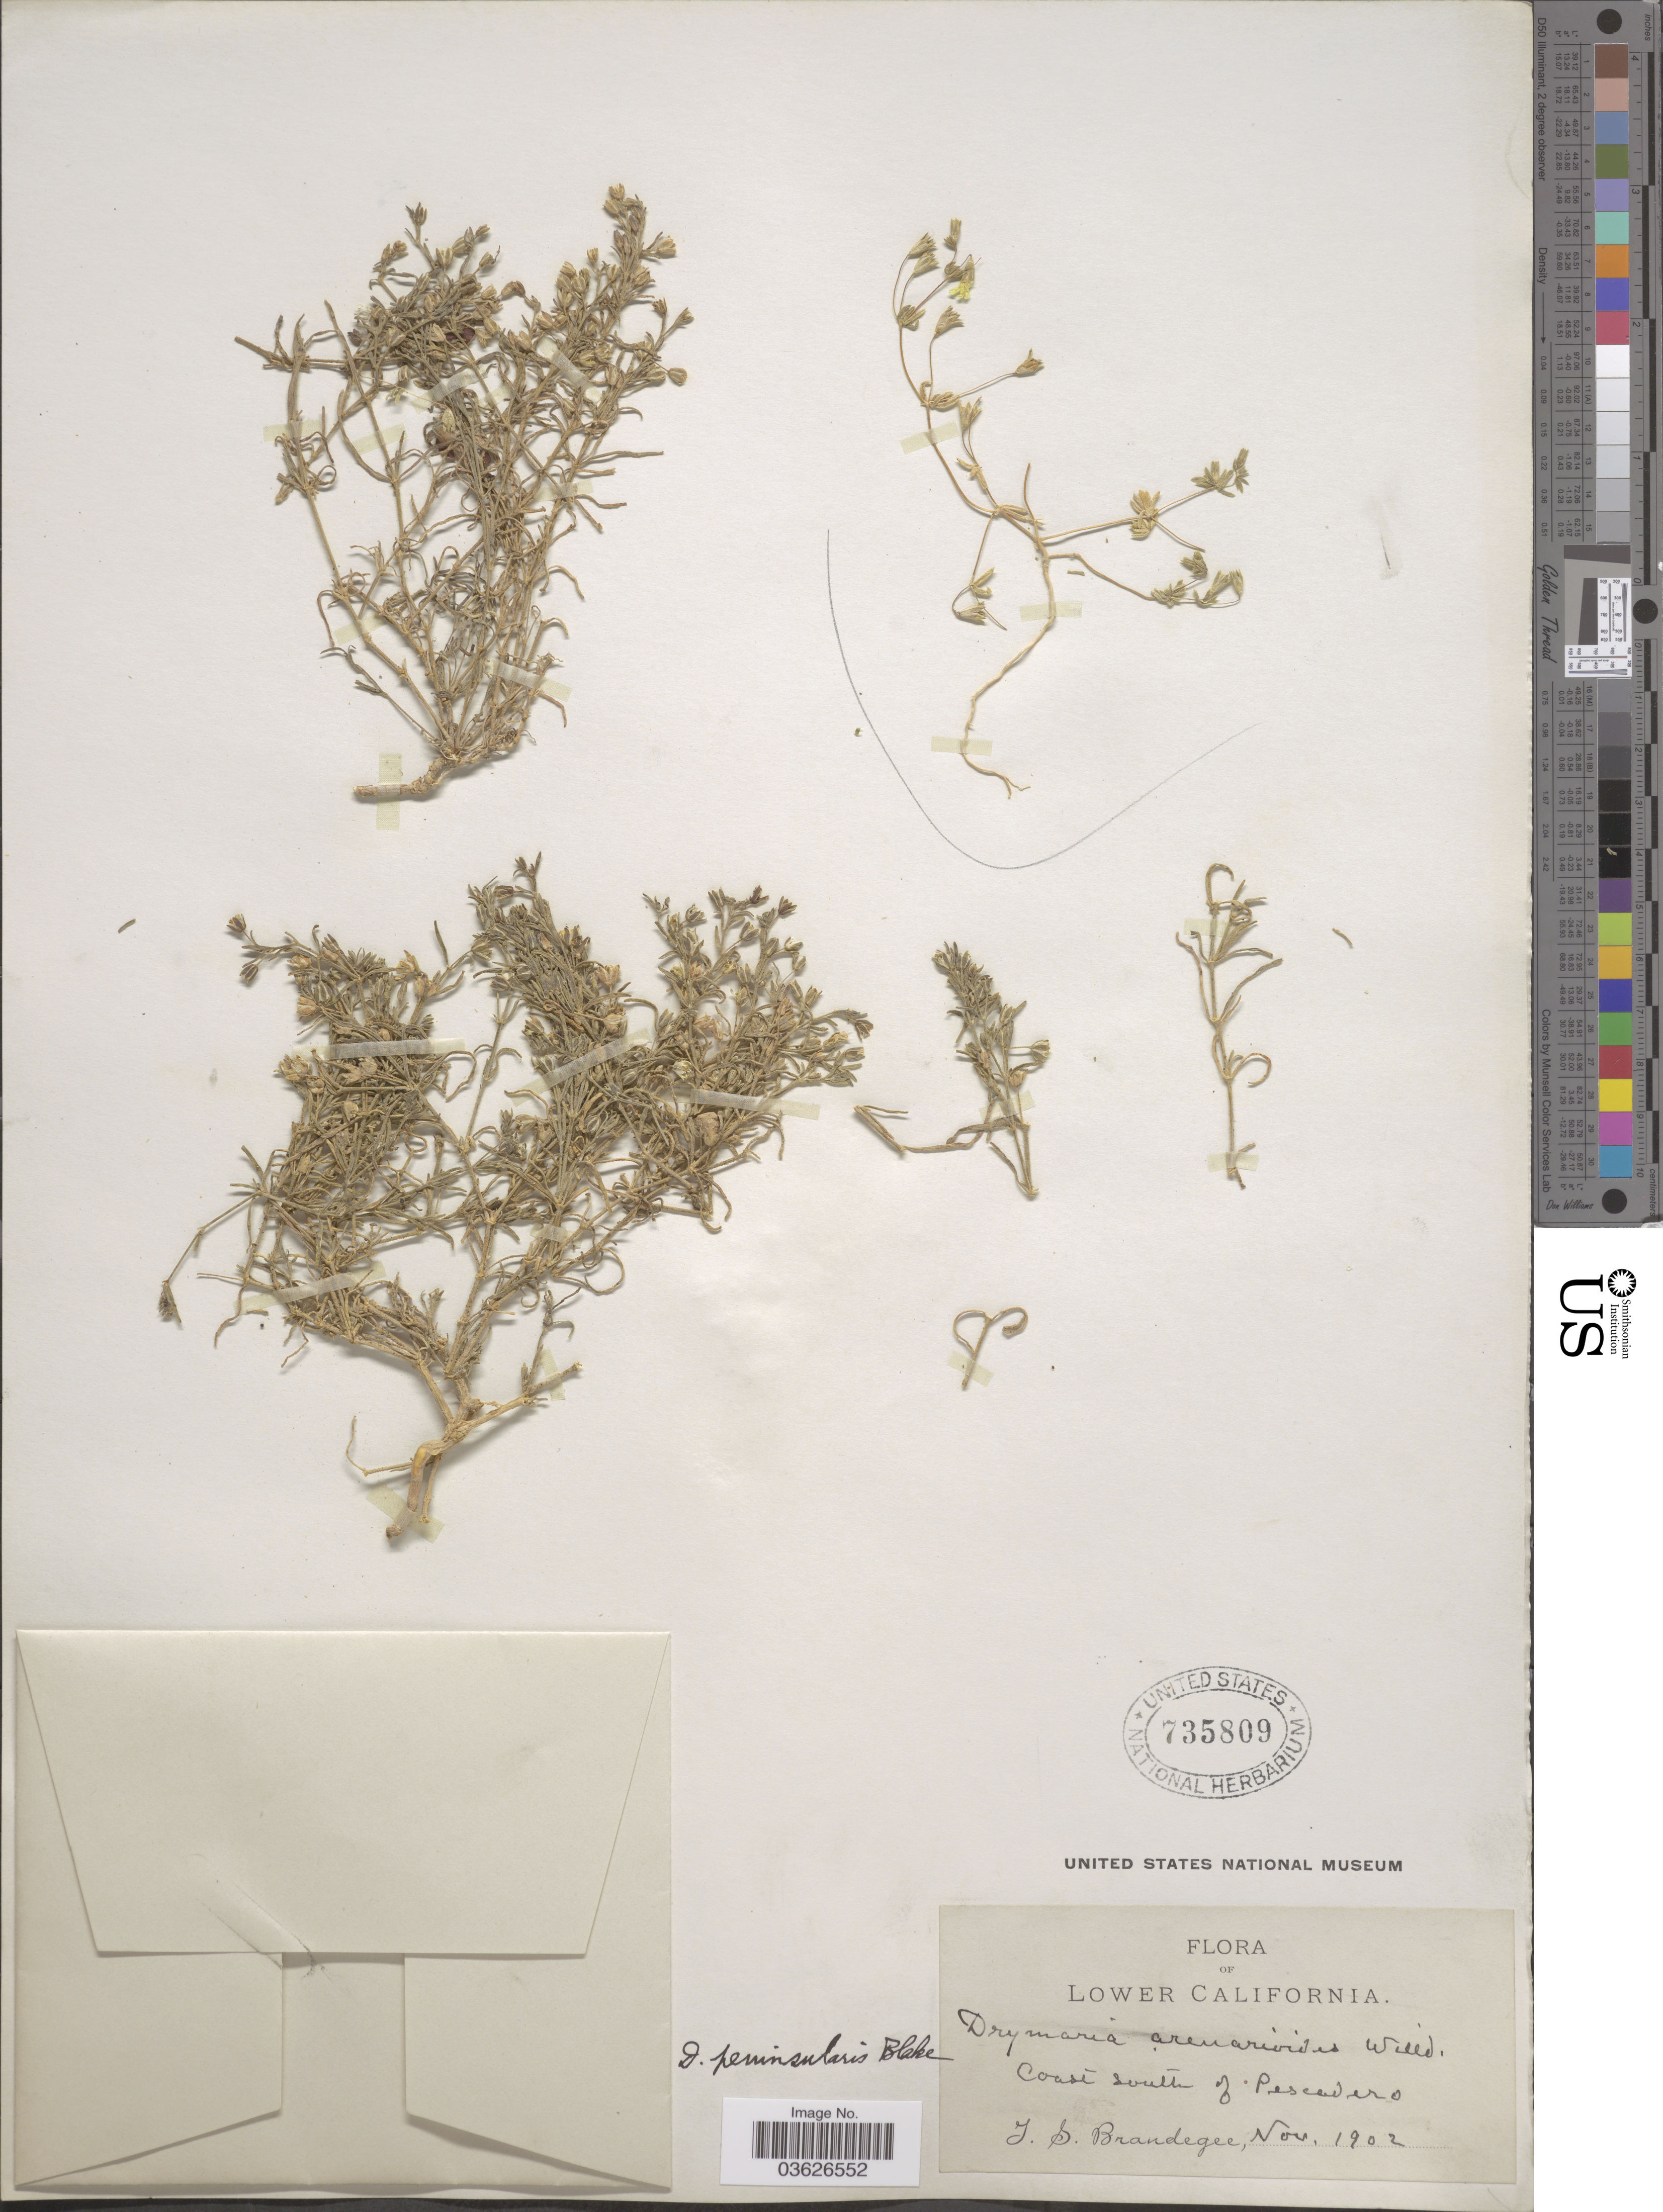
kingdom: Plantae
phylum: Tracheophyta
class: Magnoliopsida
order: Caryophyllales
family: Caryophyllaceae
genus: Drymaria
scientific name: Drymaria arenarioides subsp. peninsularis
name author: (S.F. Blake) J.A. Duke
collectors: T. S. Brandegee (herbarium)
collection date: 1902-11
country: Mexico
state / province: Baja California Sur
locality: Lower California. Coast south of Pescadero.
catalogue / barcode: US 735809